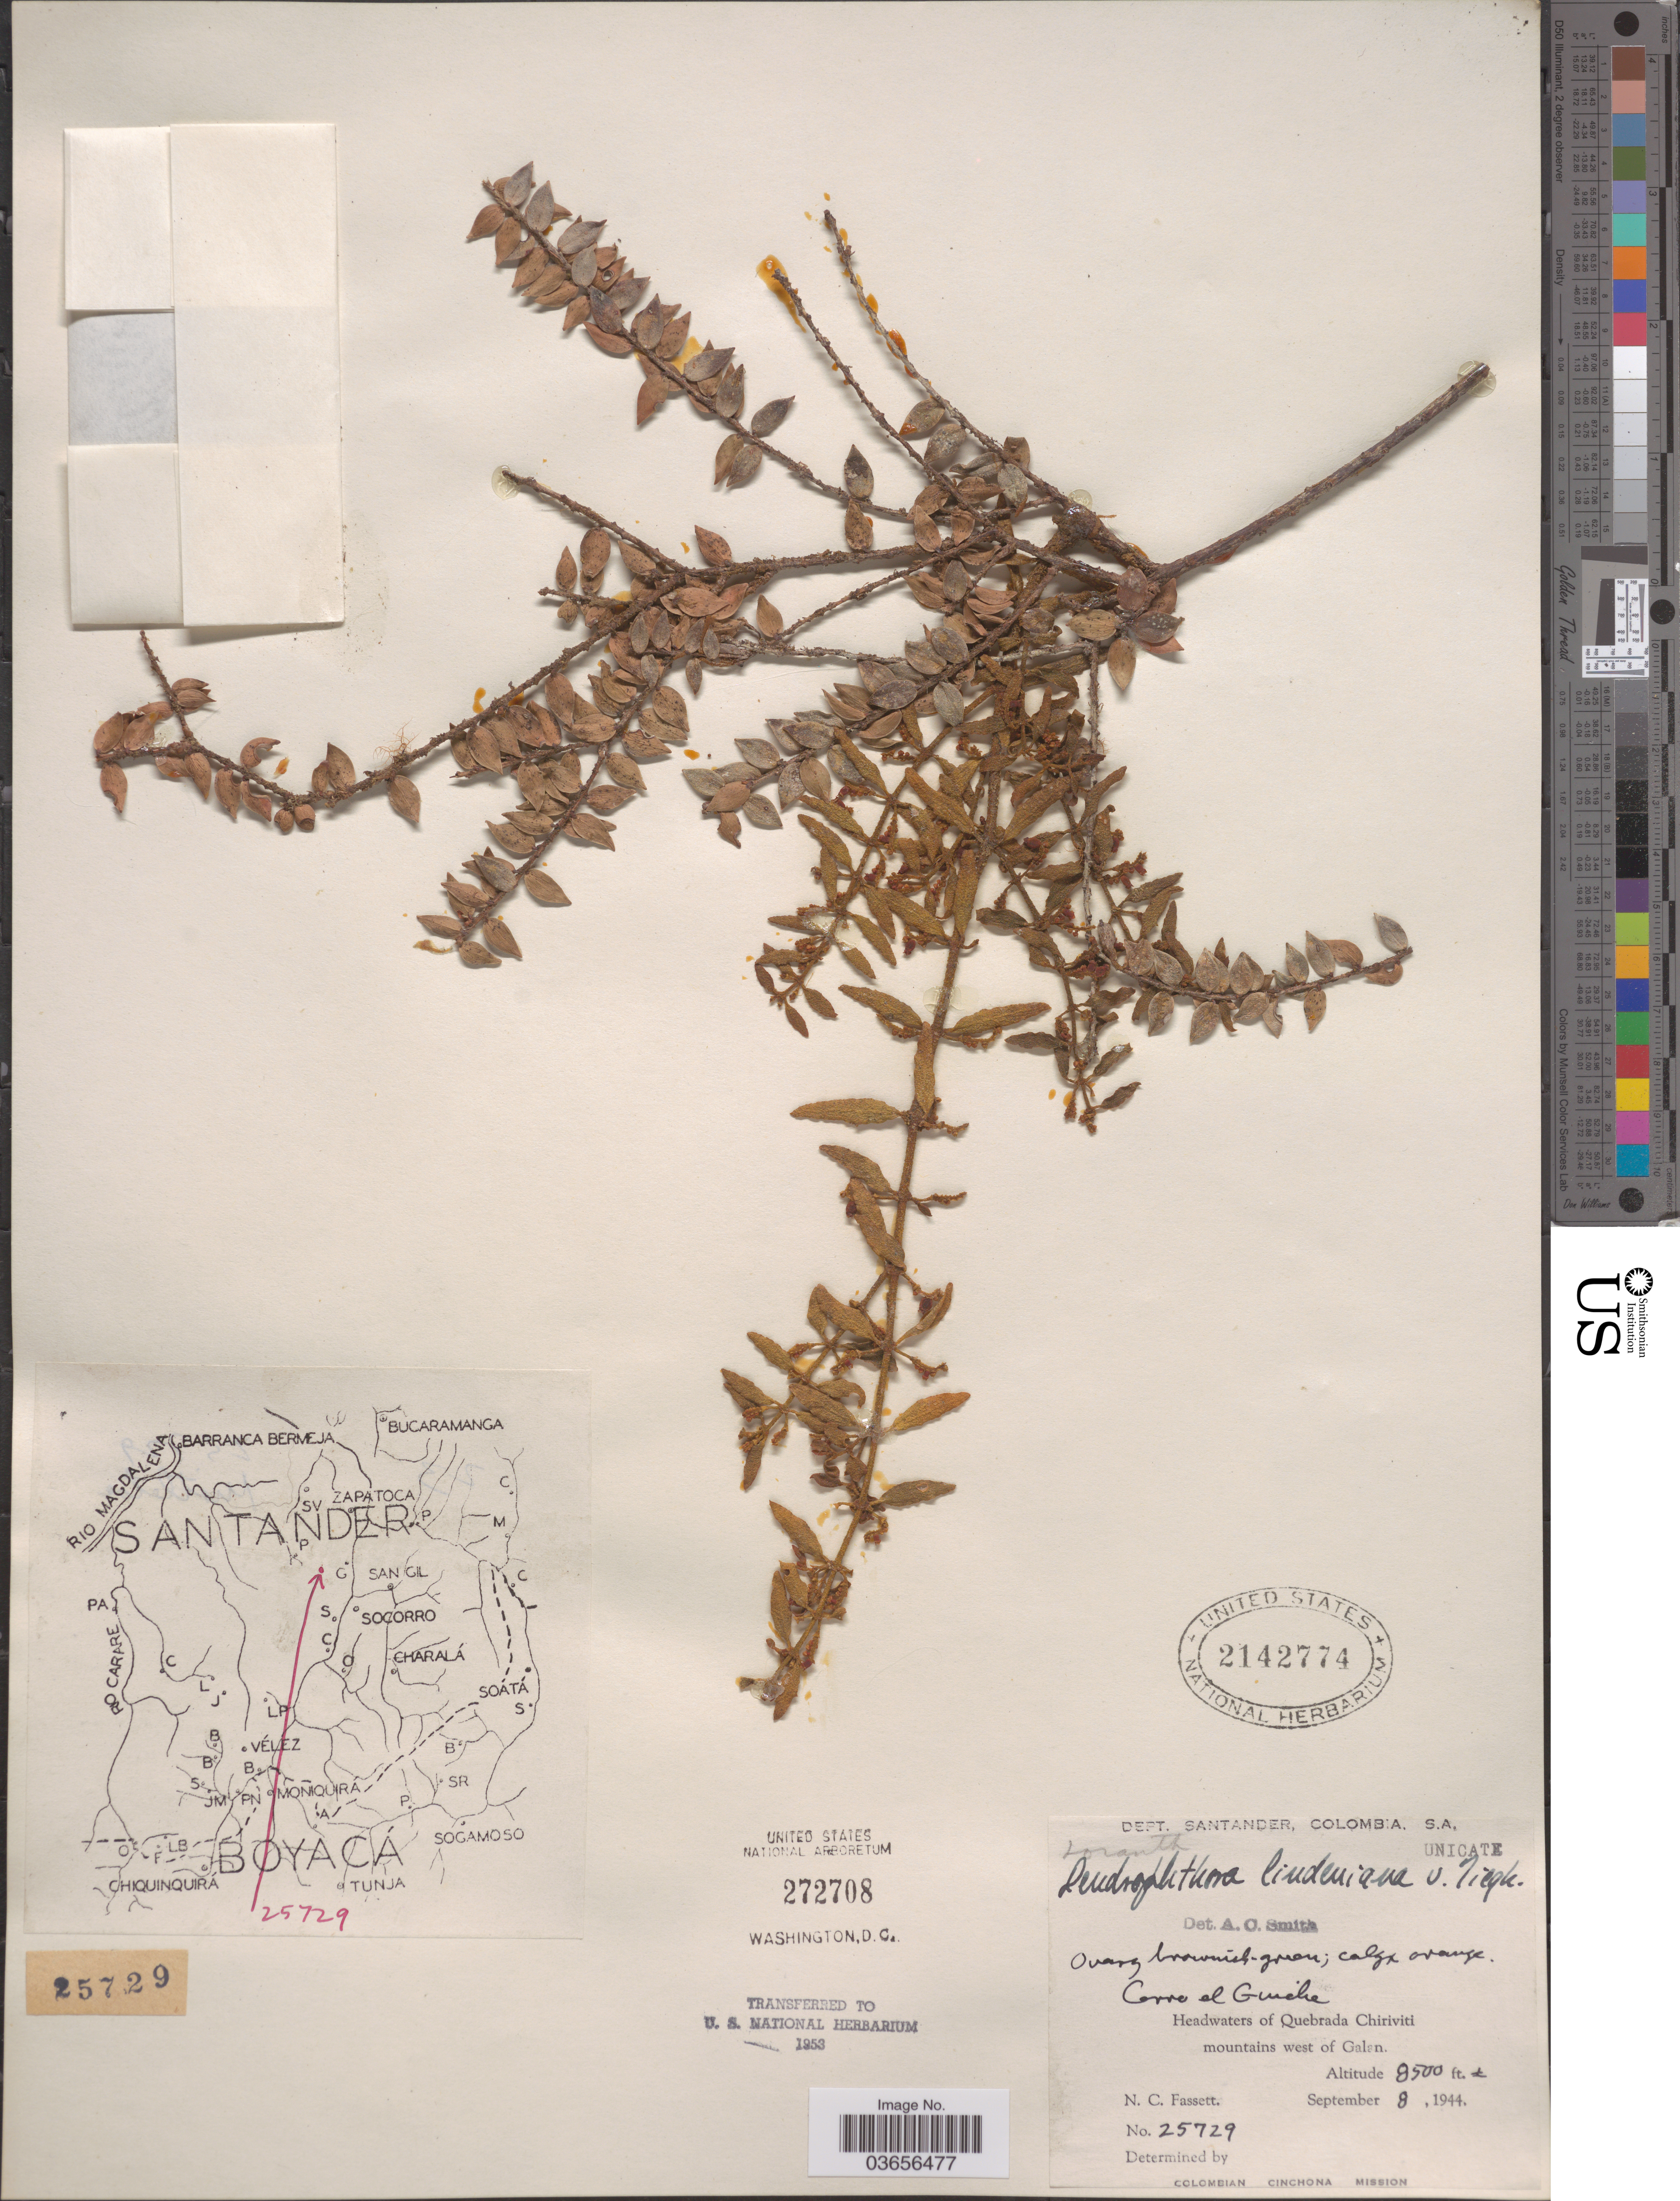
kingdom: Plantae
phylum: Tracheophyta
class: Magnoliopsida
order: Santalales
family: Viscaceae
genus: Dendrophthora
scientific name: Dendrophthora lindeniana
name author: Tiegh.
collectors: N. C. Fassett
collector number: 25729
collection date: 1944-09-08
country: Colombia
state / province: Santander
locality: Dept. Santander. Cerro el Guiche. Headwaters of Quebrada Chiriviti.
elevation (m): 2591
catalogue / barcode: US 2142774